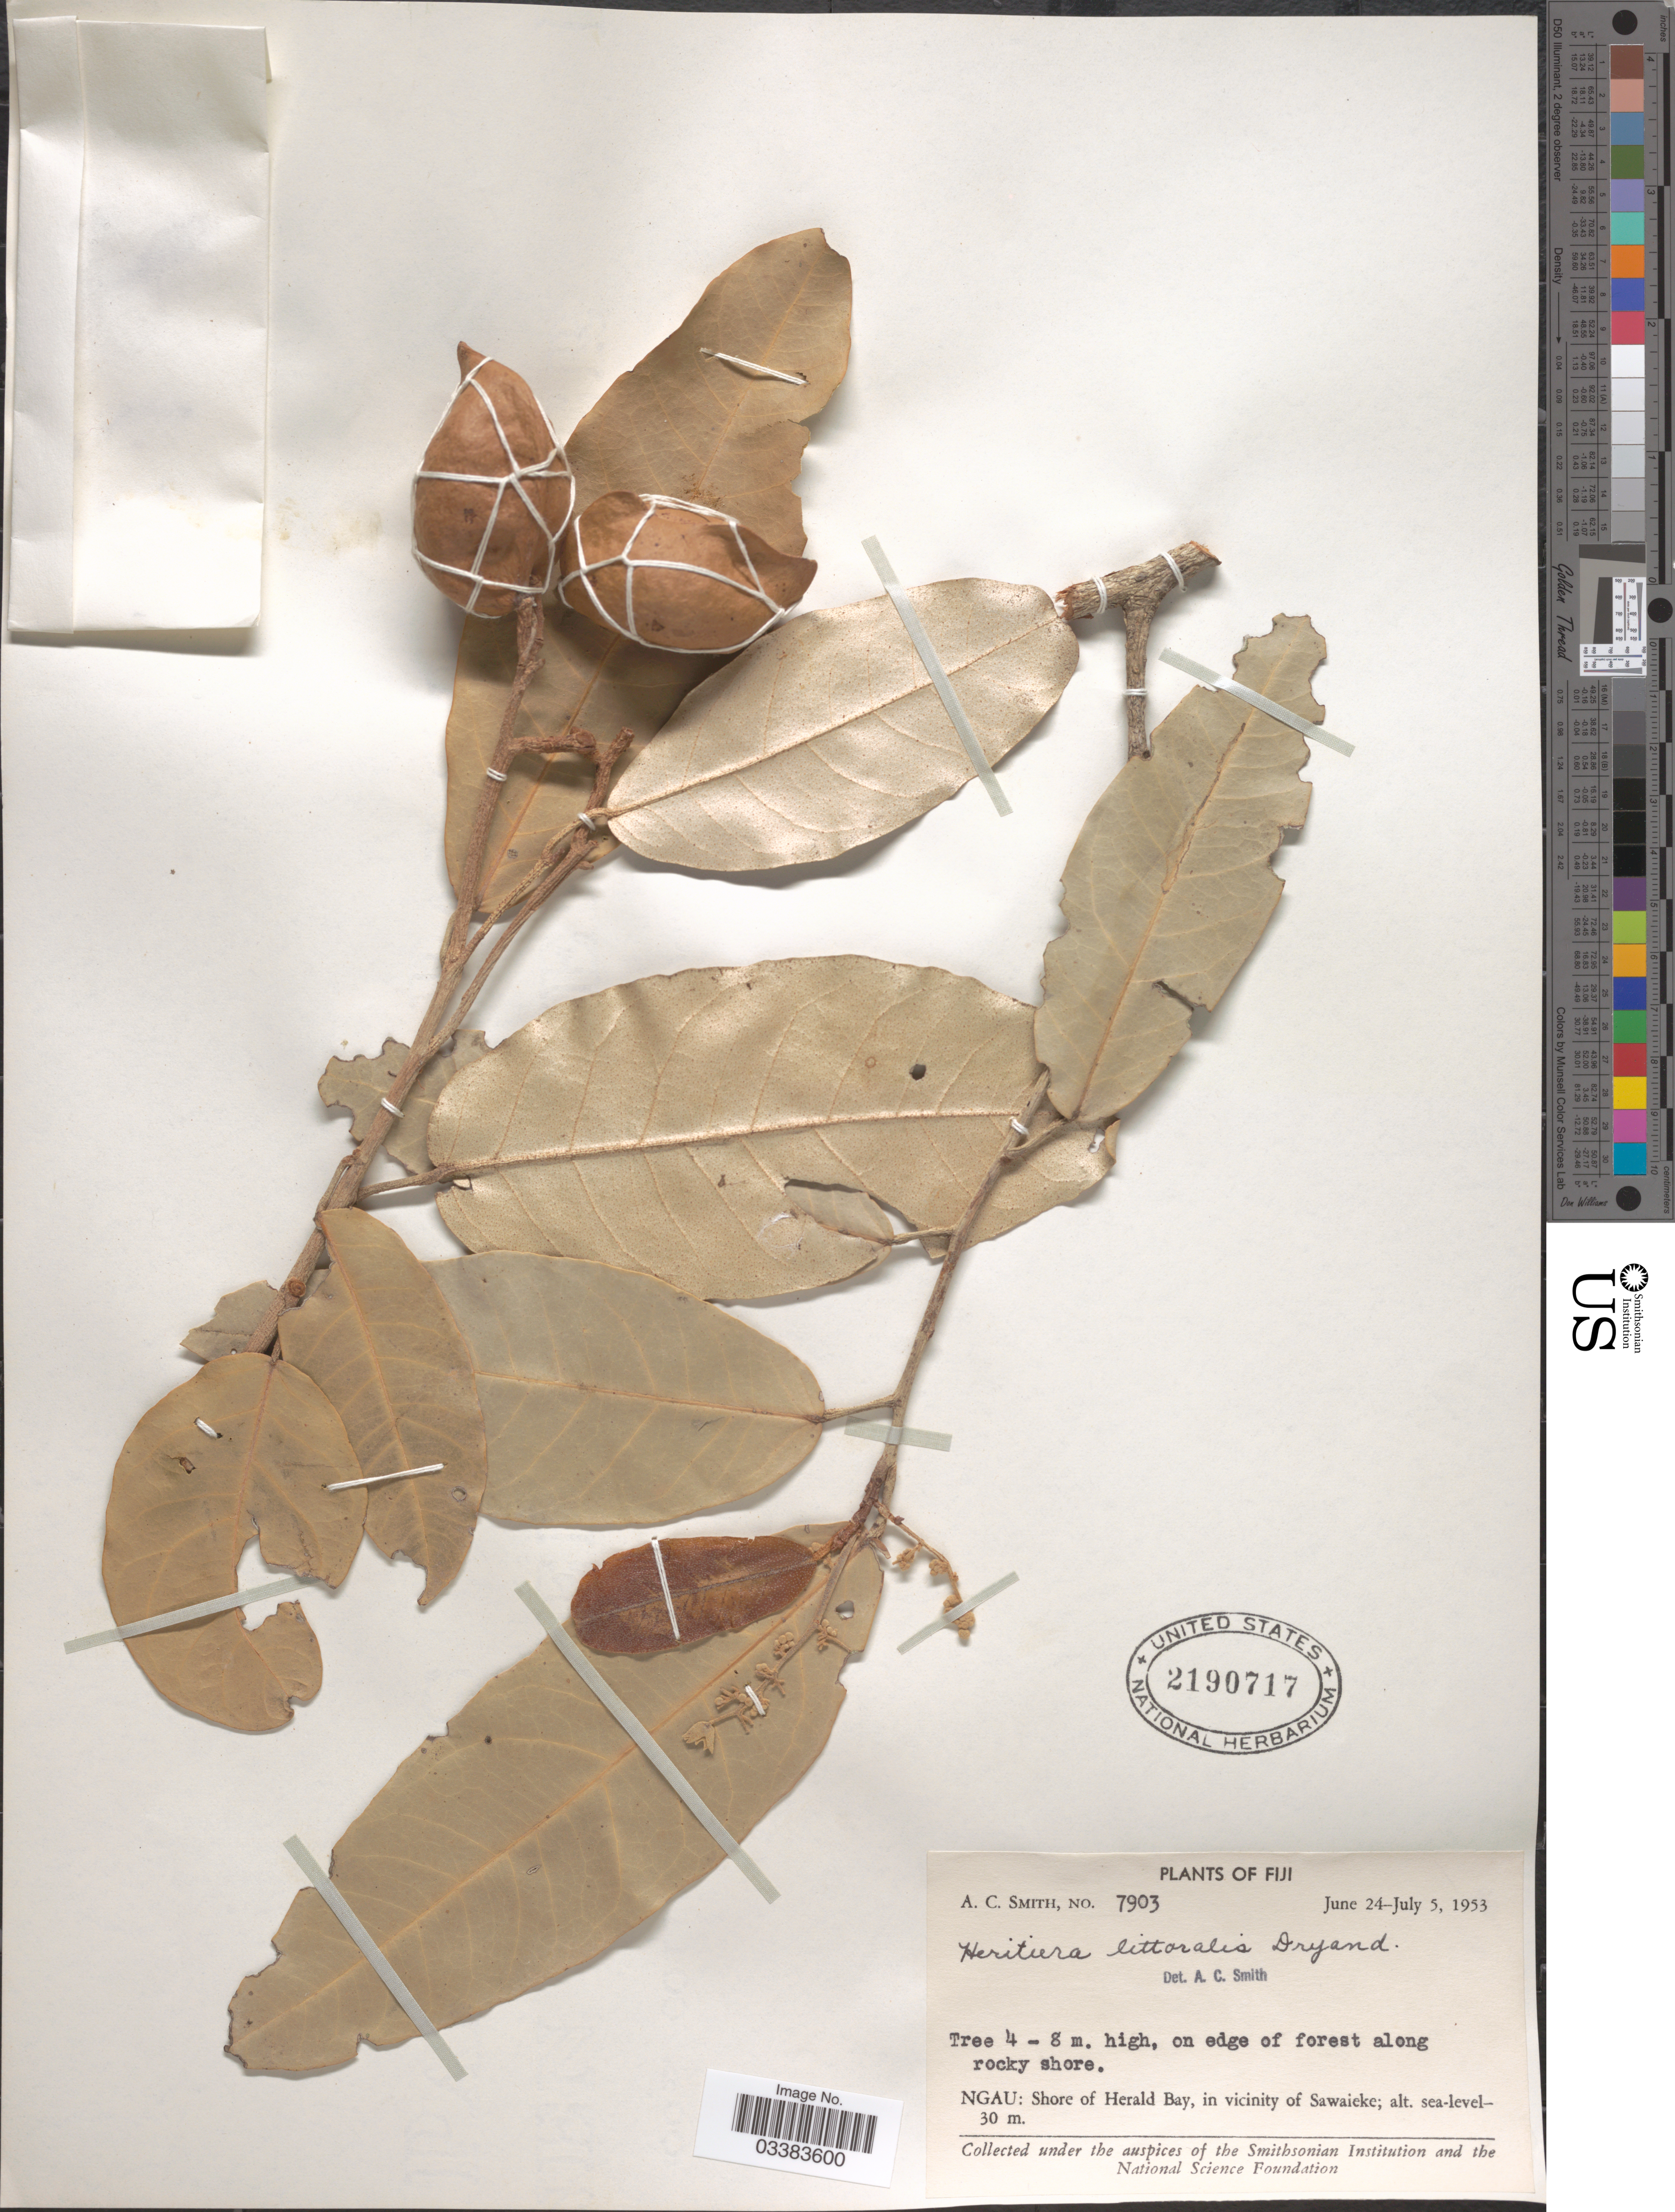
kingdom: Plantae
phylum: Tracheophyta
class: Magnoliopsida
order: Malvales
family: Malvaceae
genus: Heritiera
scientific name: Heritiera littoralis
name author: Aiton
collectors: A. C. Smith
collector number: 7903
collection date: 1953-06-24/1953-07-05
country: Fiji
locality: Ngau: Shore of Herald Bay, in vicinity of Sawaieke.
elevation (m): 0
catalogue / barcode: US 2190717